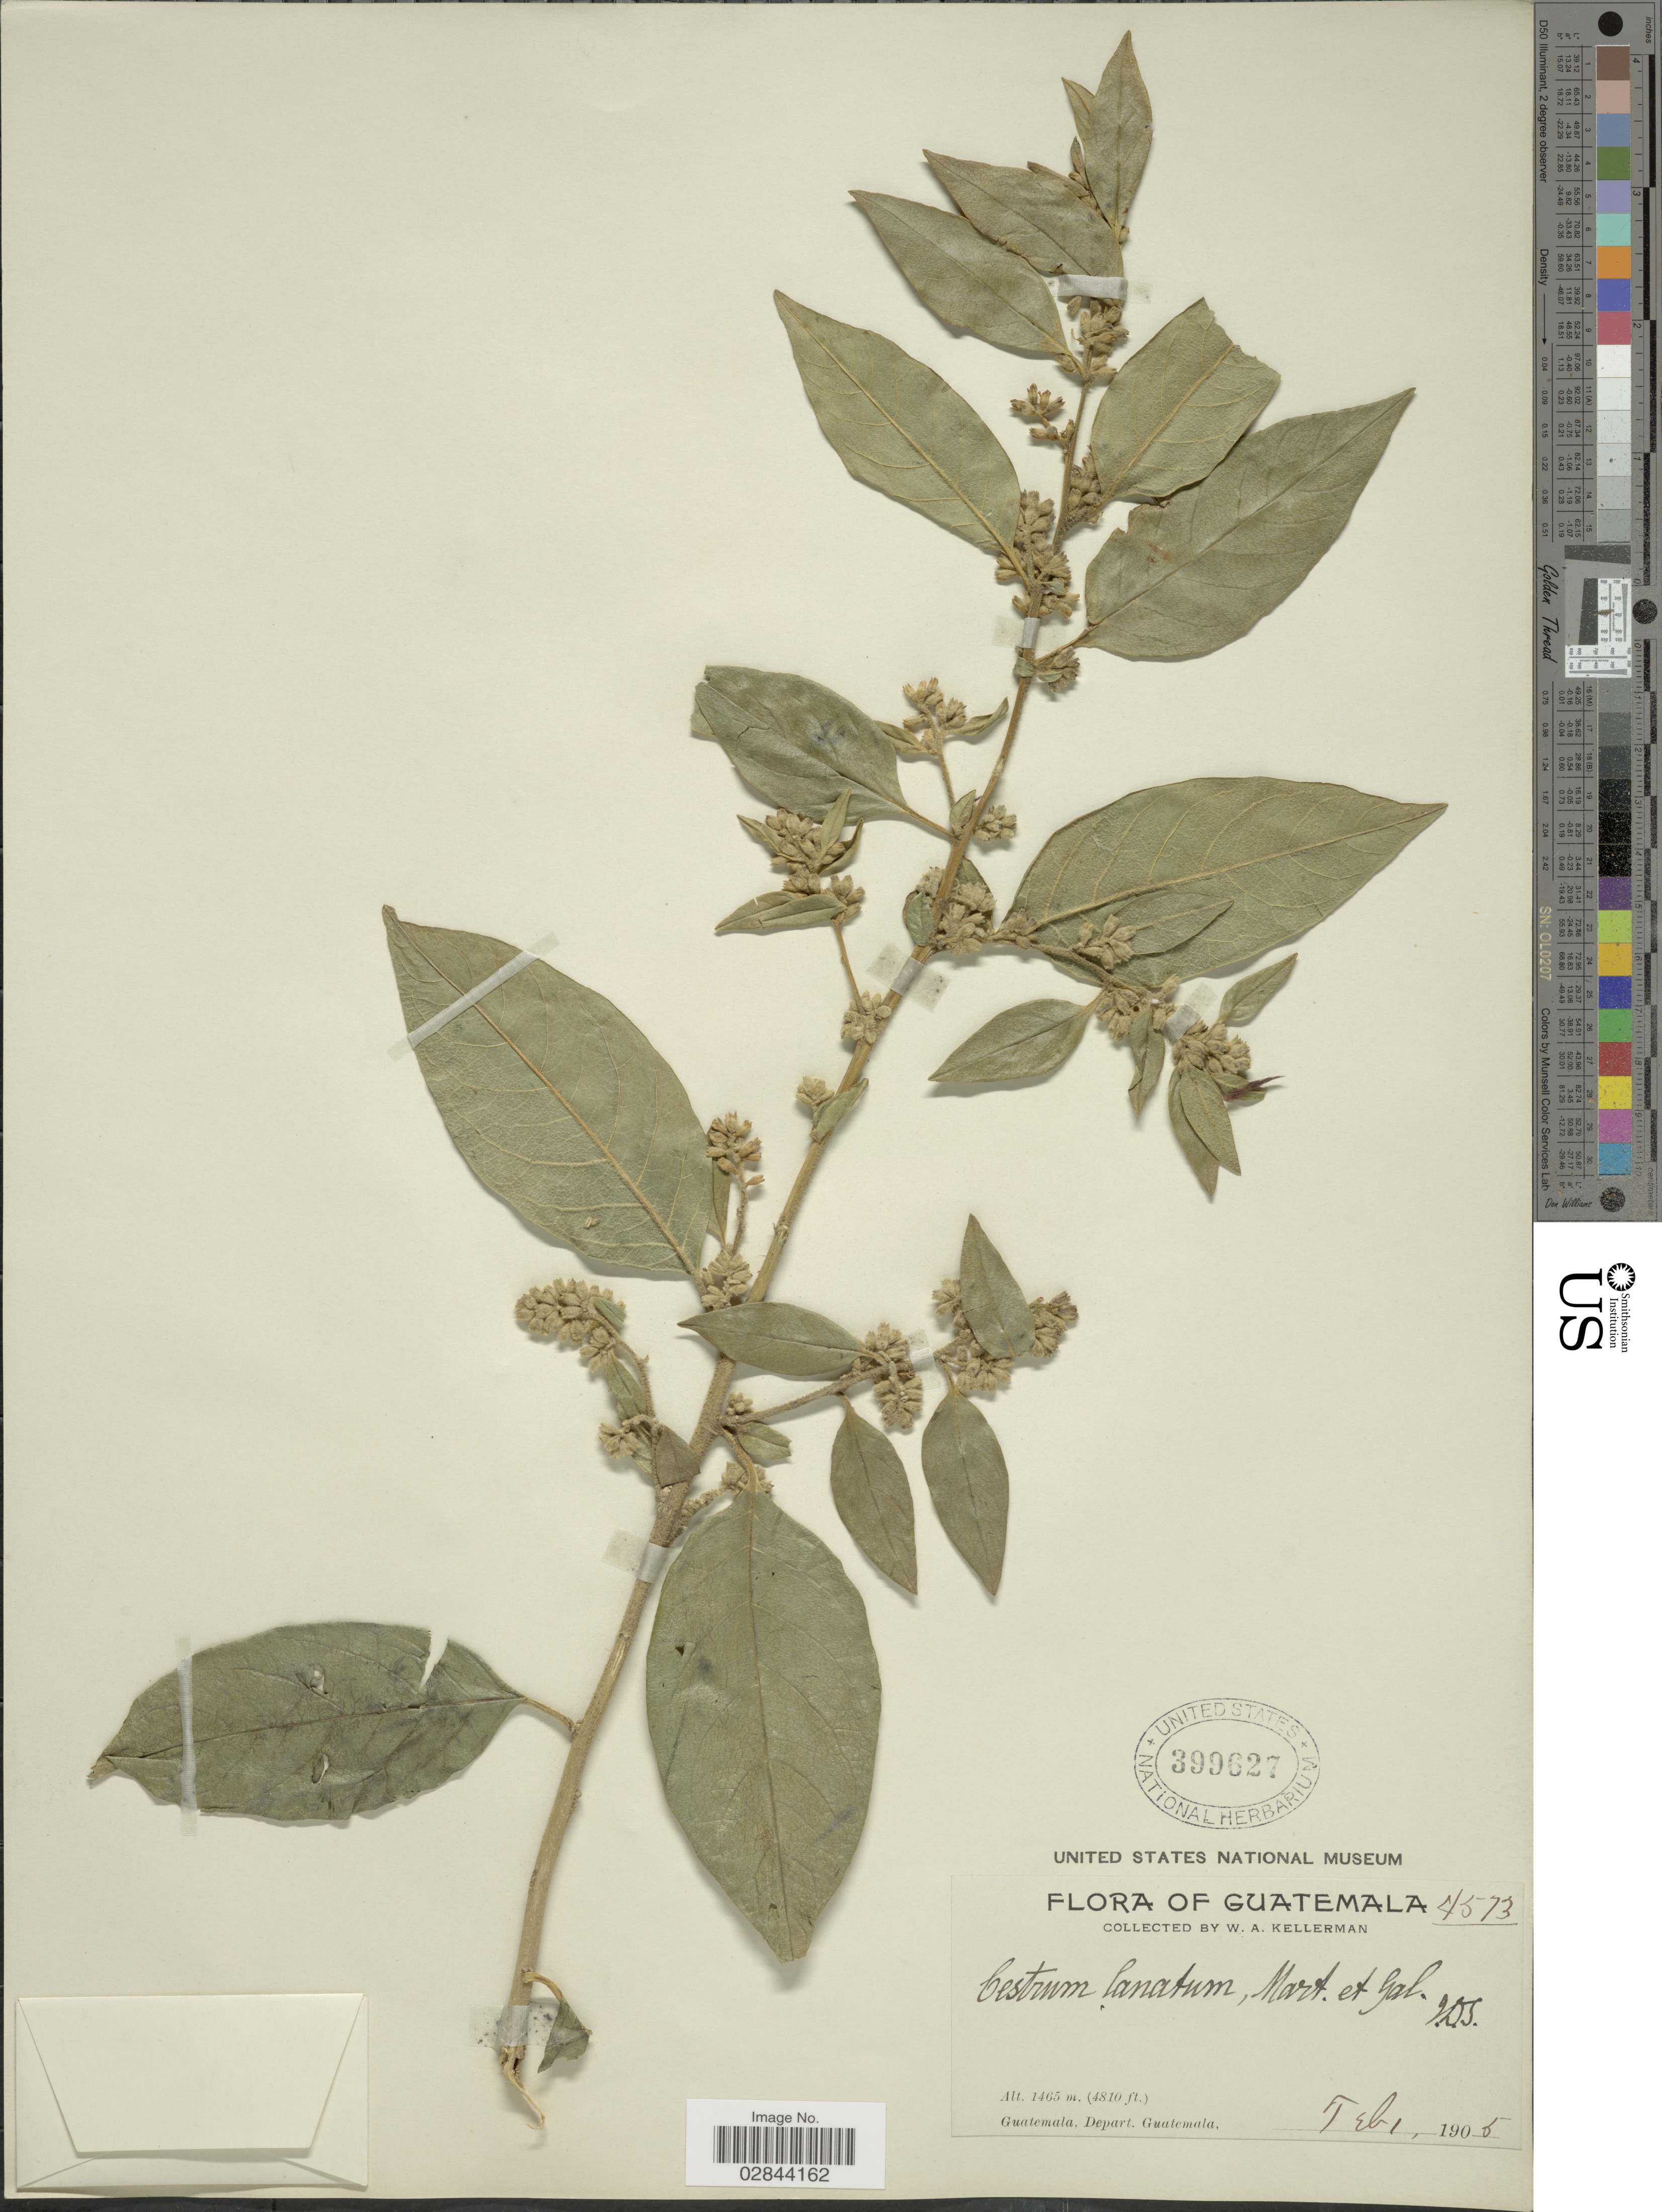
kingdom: Plantae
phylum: Tracheophyta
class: Magnoliopsida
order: Solanales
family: Solanaceae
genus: Cestrum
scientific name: Cestrum lanatum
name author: M. Martens & Galeotti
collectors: W. Kellerman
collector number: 4573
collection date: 1905-02-01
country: Guatemala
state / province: Guatemala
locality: Guatemala, Depart. Guatemala.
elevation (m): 1465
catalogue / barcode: US 399627